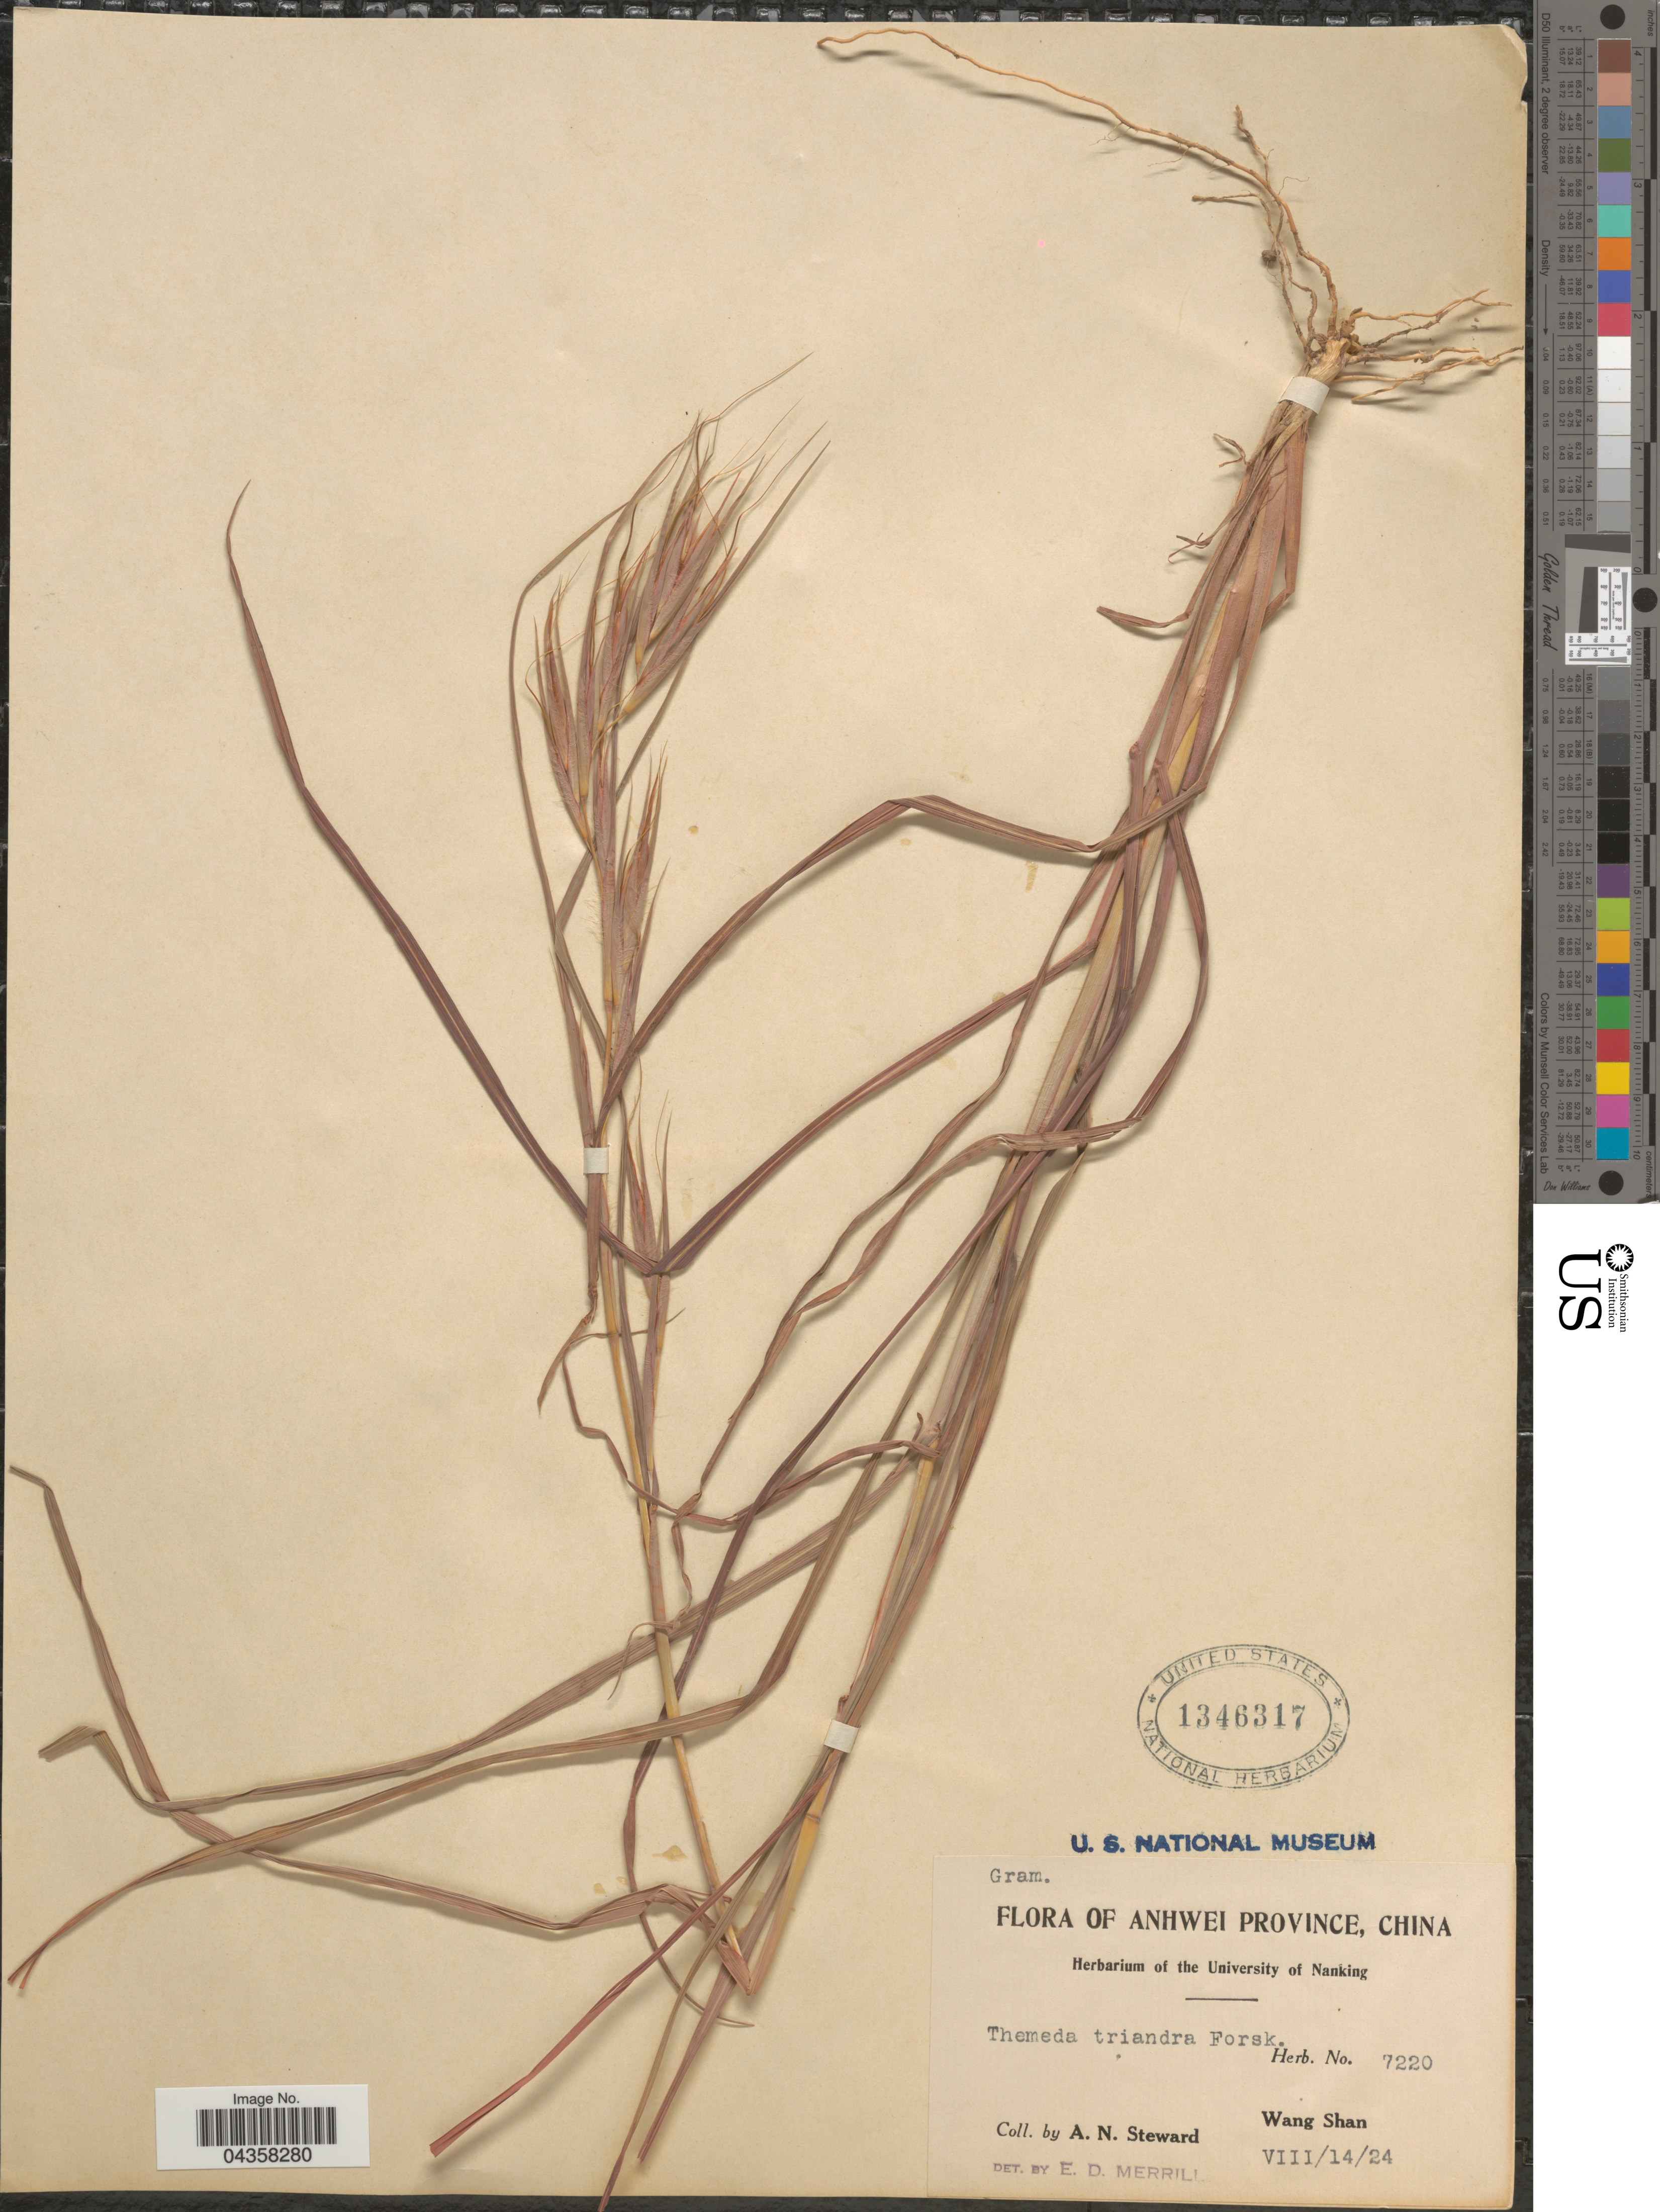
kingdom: Plantae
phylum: Tracheophyta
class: Liliopsida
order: Poales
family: Poaceae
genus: Themeda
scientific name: Themeda triandra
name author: Forssk.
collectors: A. N. Steward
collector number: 7220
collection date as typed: Transcribed d/m/y: 14/8/24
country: China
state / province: Anhui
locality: Anhwei Province. Wang Shan.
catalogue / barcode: US 1346317